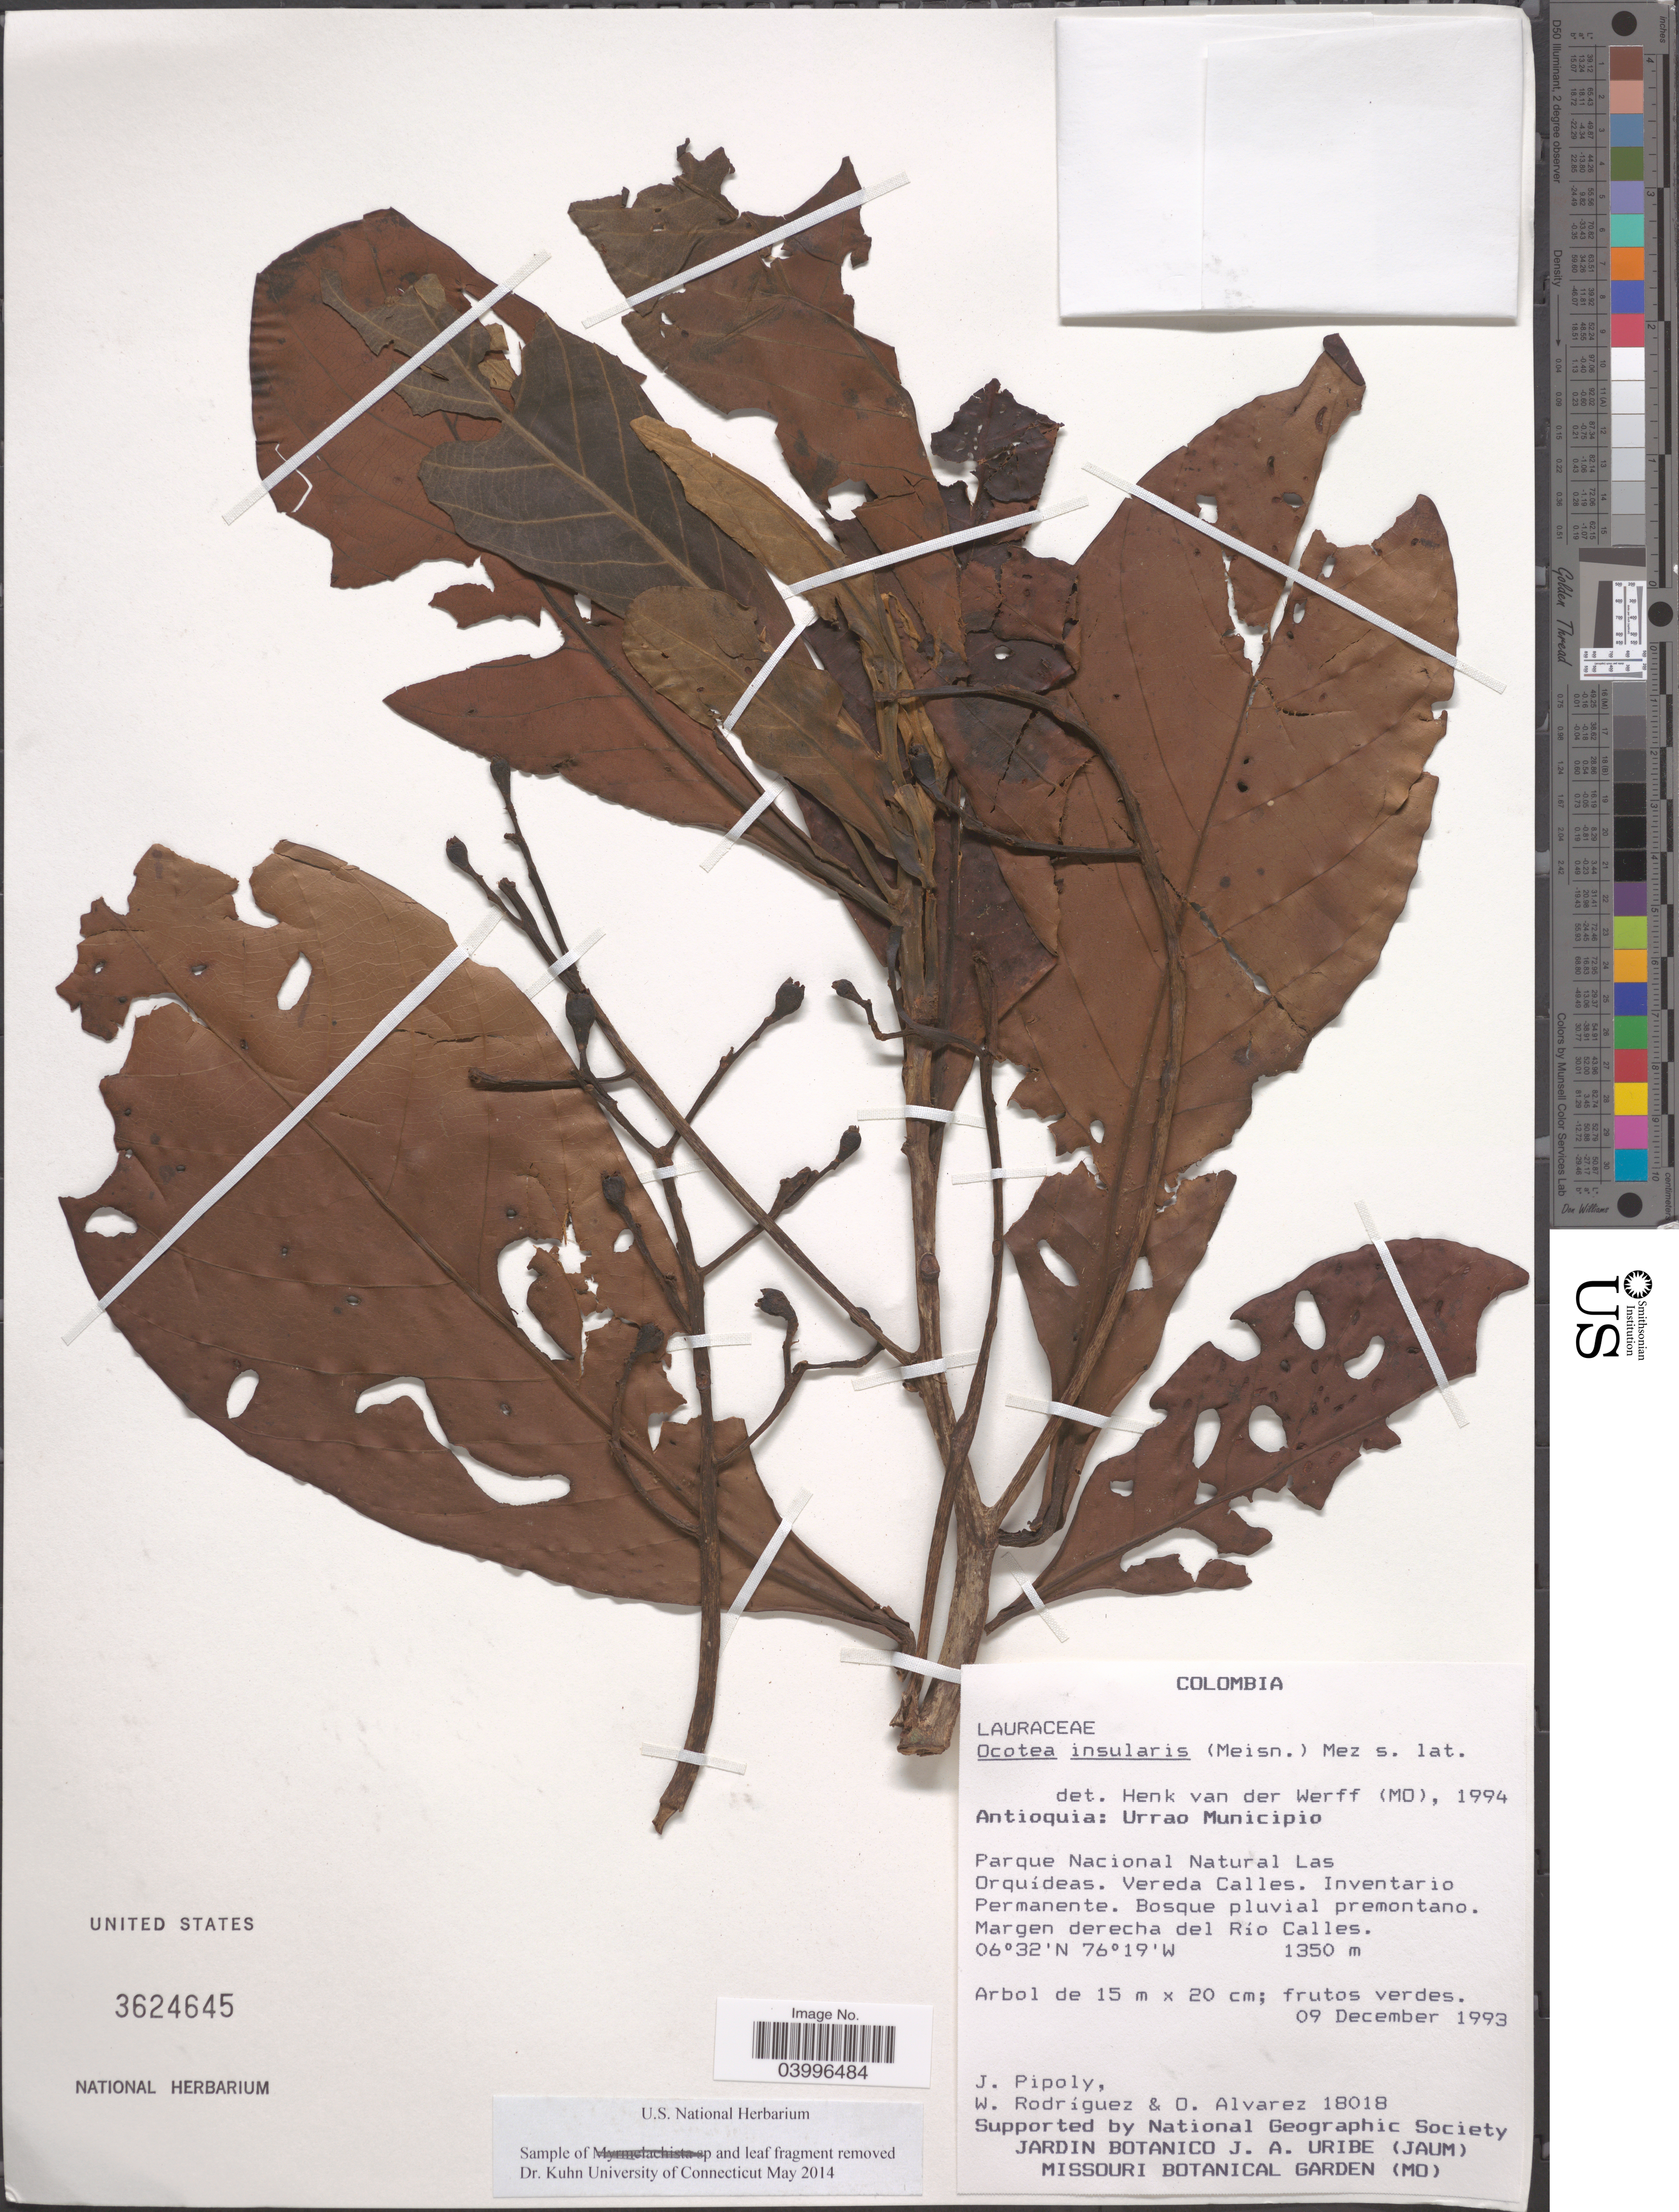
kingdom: Plantae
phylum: Tracheophyta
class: Magnoliopsida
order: Laurales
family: Lauraceae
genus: Ocotea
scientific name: Ocotea insularis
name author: (Meisn.) Mez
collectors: J. J. Pipoly, W. Rodriguez & O. Alvarez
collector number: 18018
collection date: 1993-12-09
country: Colombia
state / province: Antioquia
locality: Urrao Municipio. Parque Nacional Natural Las Orquídeas. Vereda Calles. Inventario Permanente. Bosque pluvial premontano. Margen derecha del Río Calles.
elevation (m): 1350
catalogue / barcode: US 3624645